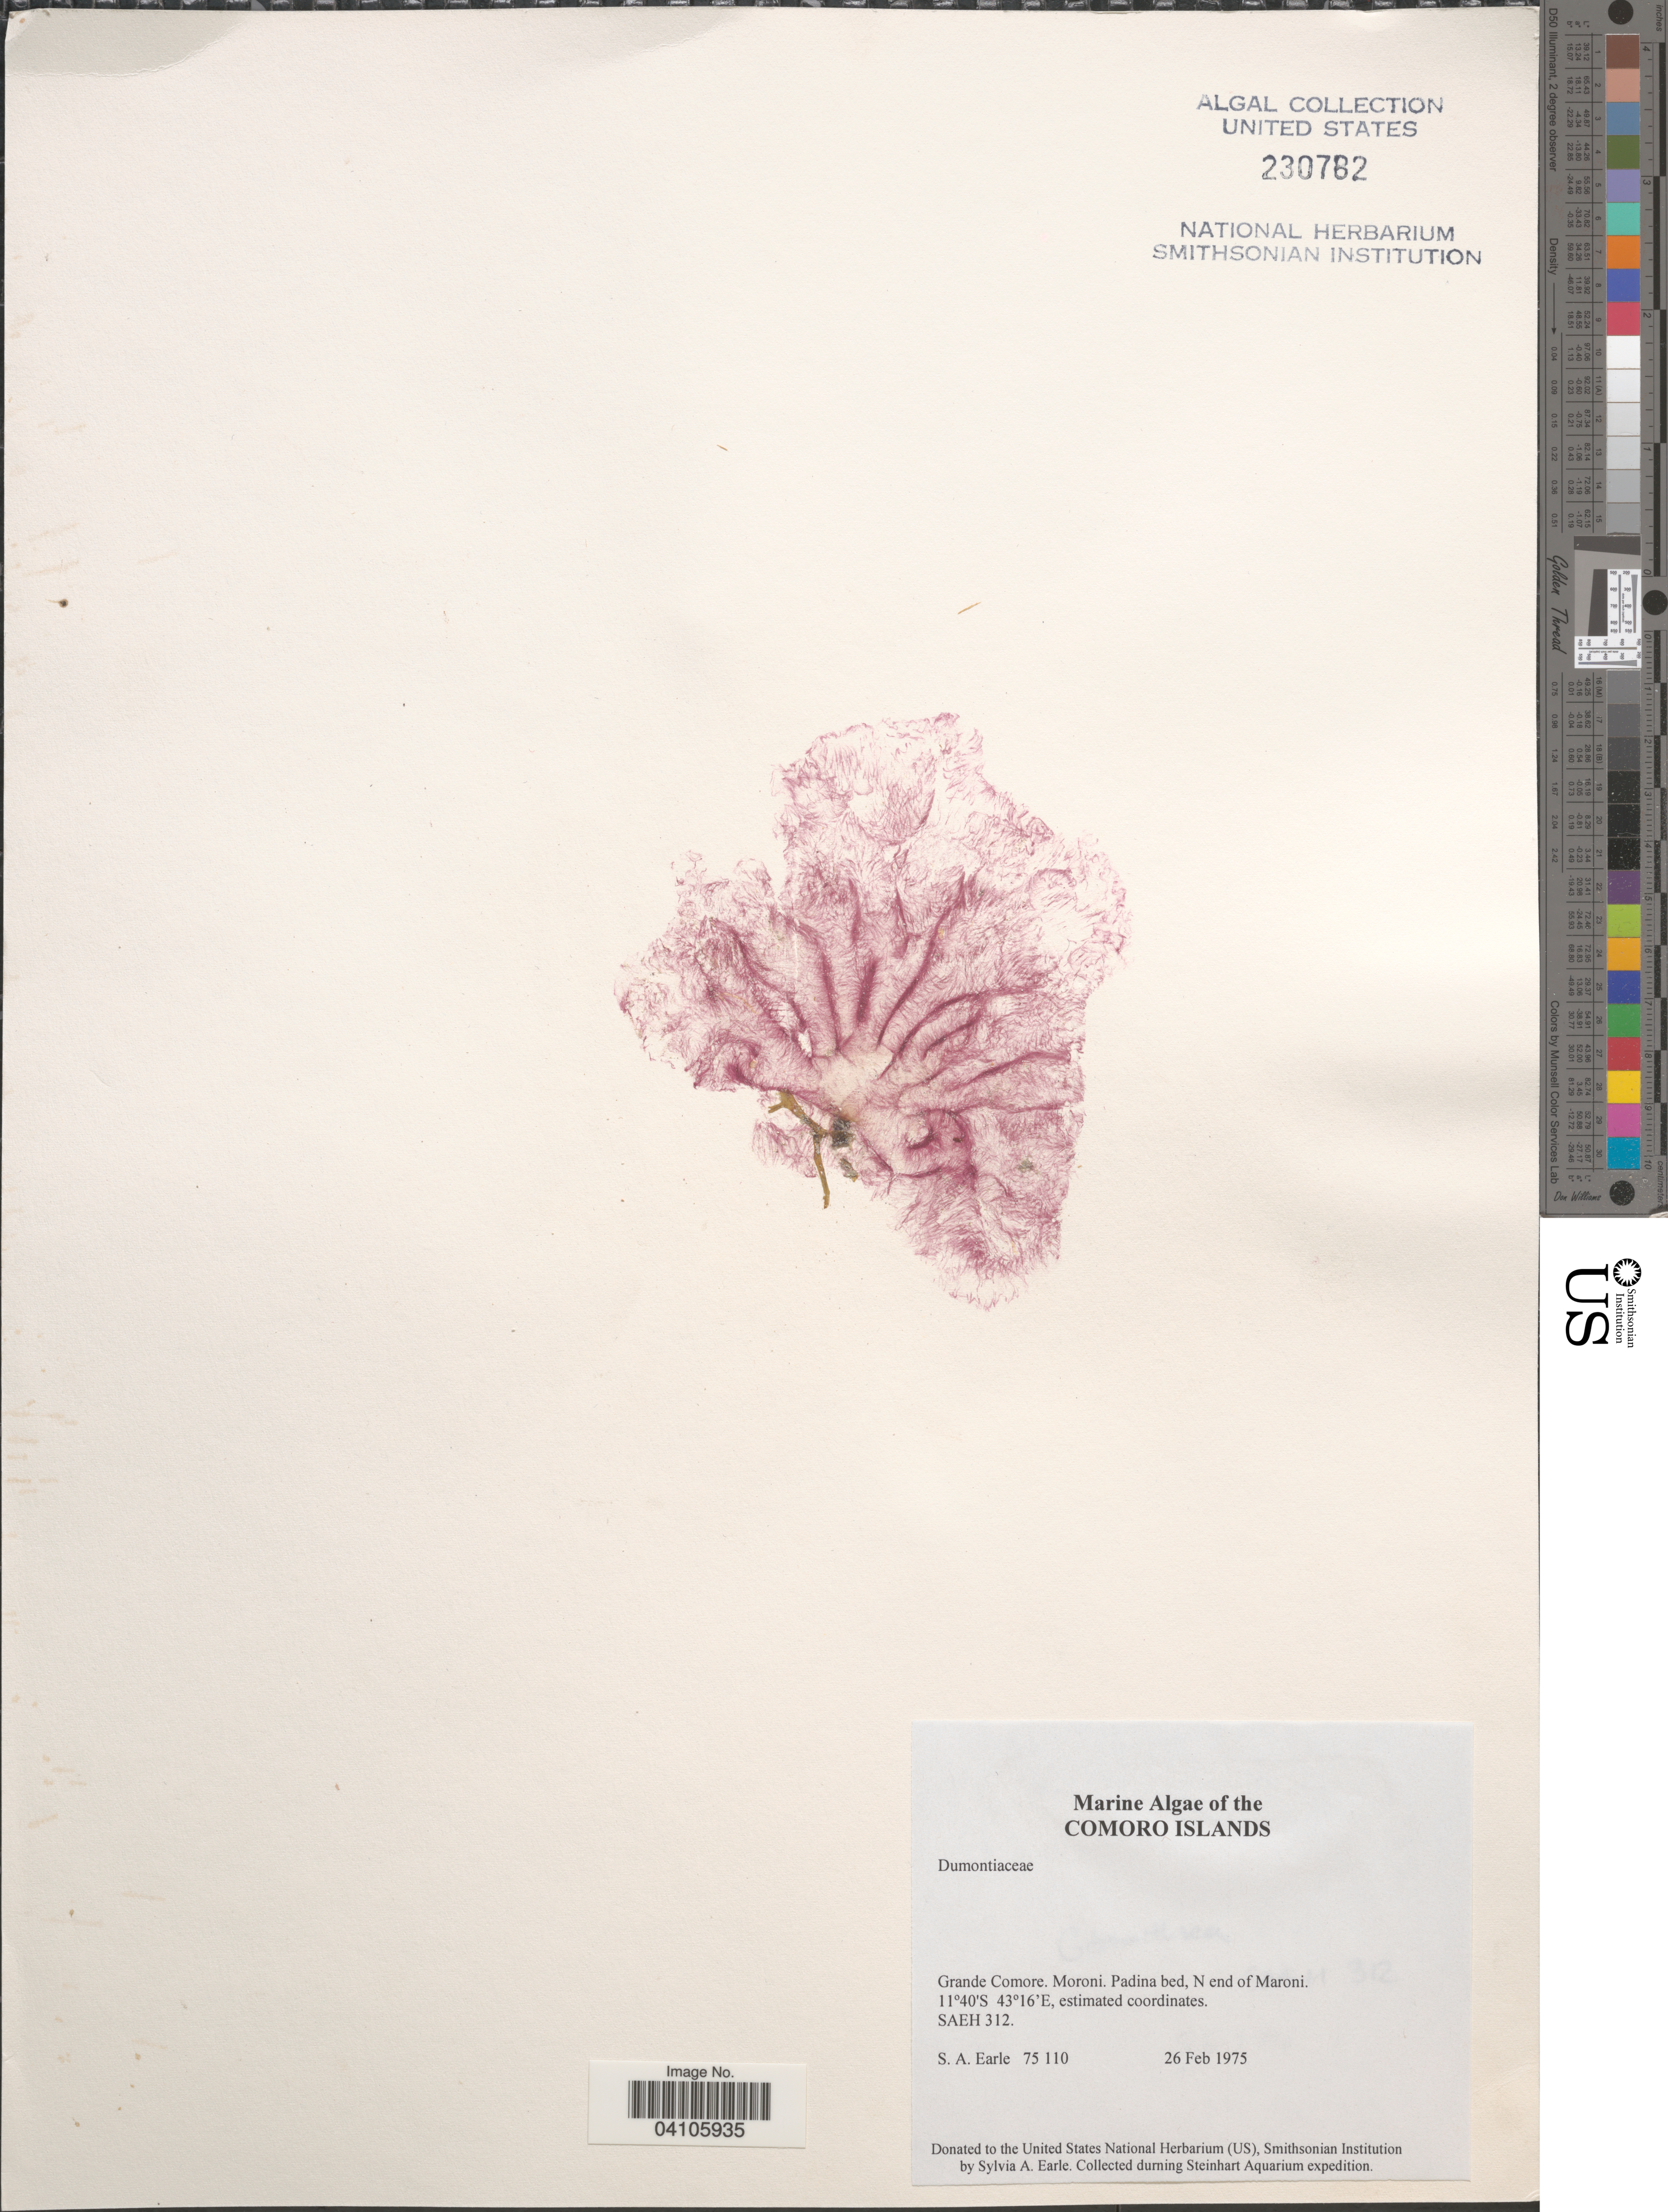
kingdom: Plantae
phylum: Rhodophyta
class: Florideophyceae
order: Gigartinales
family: Dumontiaceae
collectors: S. A. Earle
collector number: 75110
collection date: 1975-02-26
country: Comoros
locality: Grande Comore. Moroni. Padina bed, N end of Maroni. Steinhart Aquarium expedition.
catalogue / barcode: US 230782